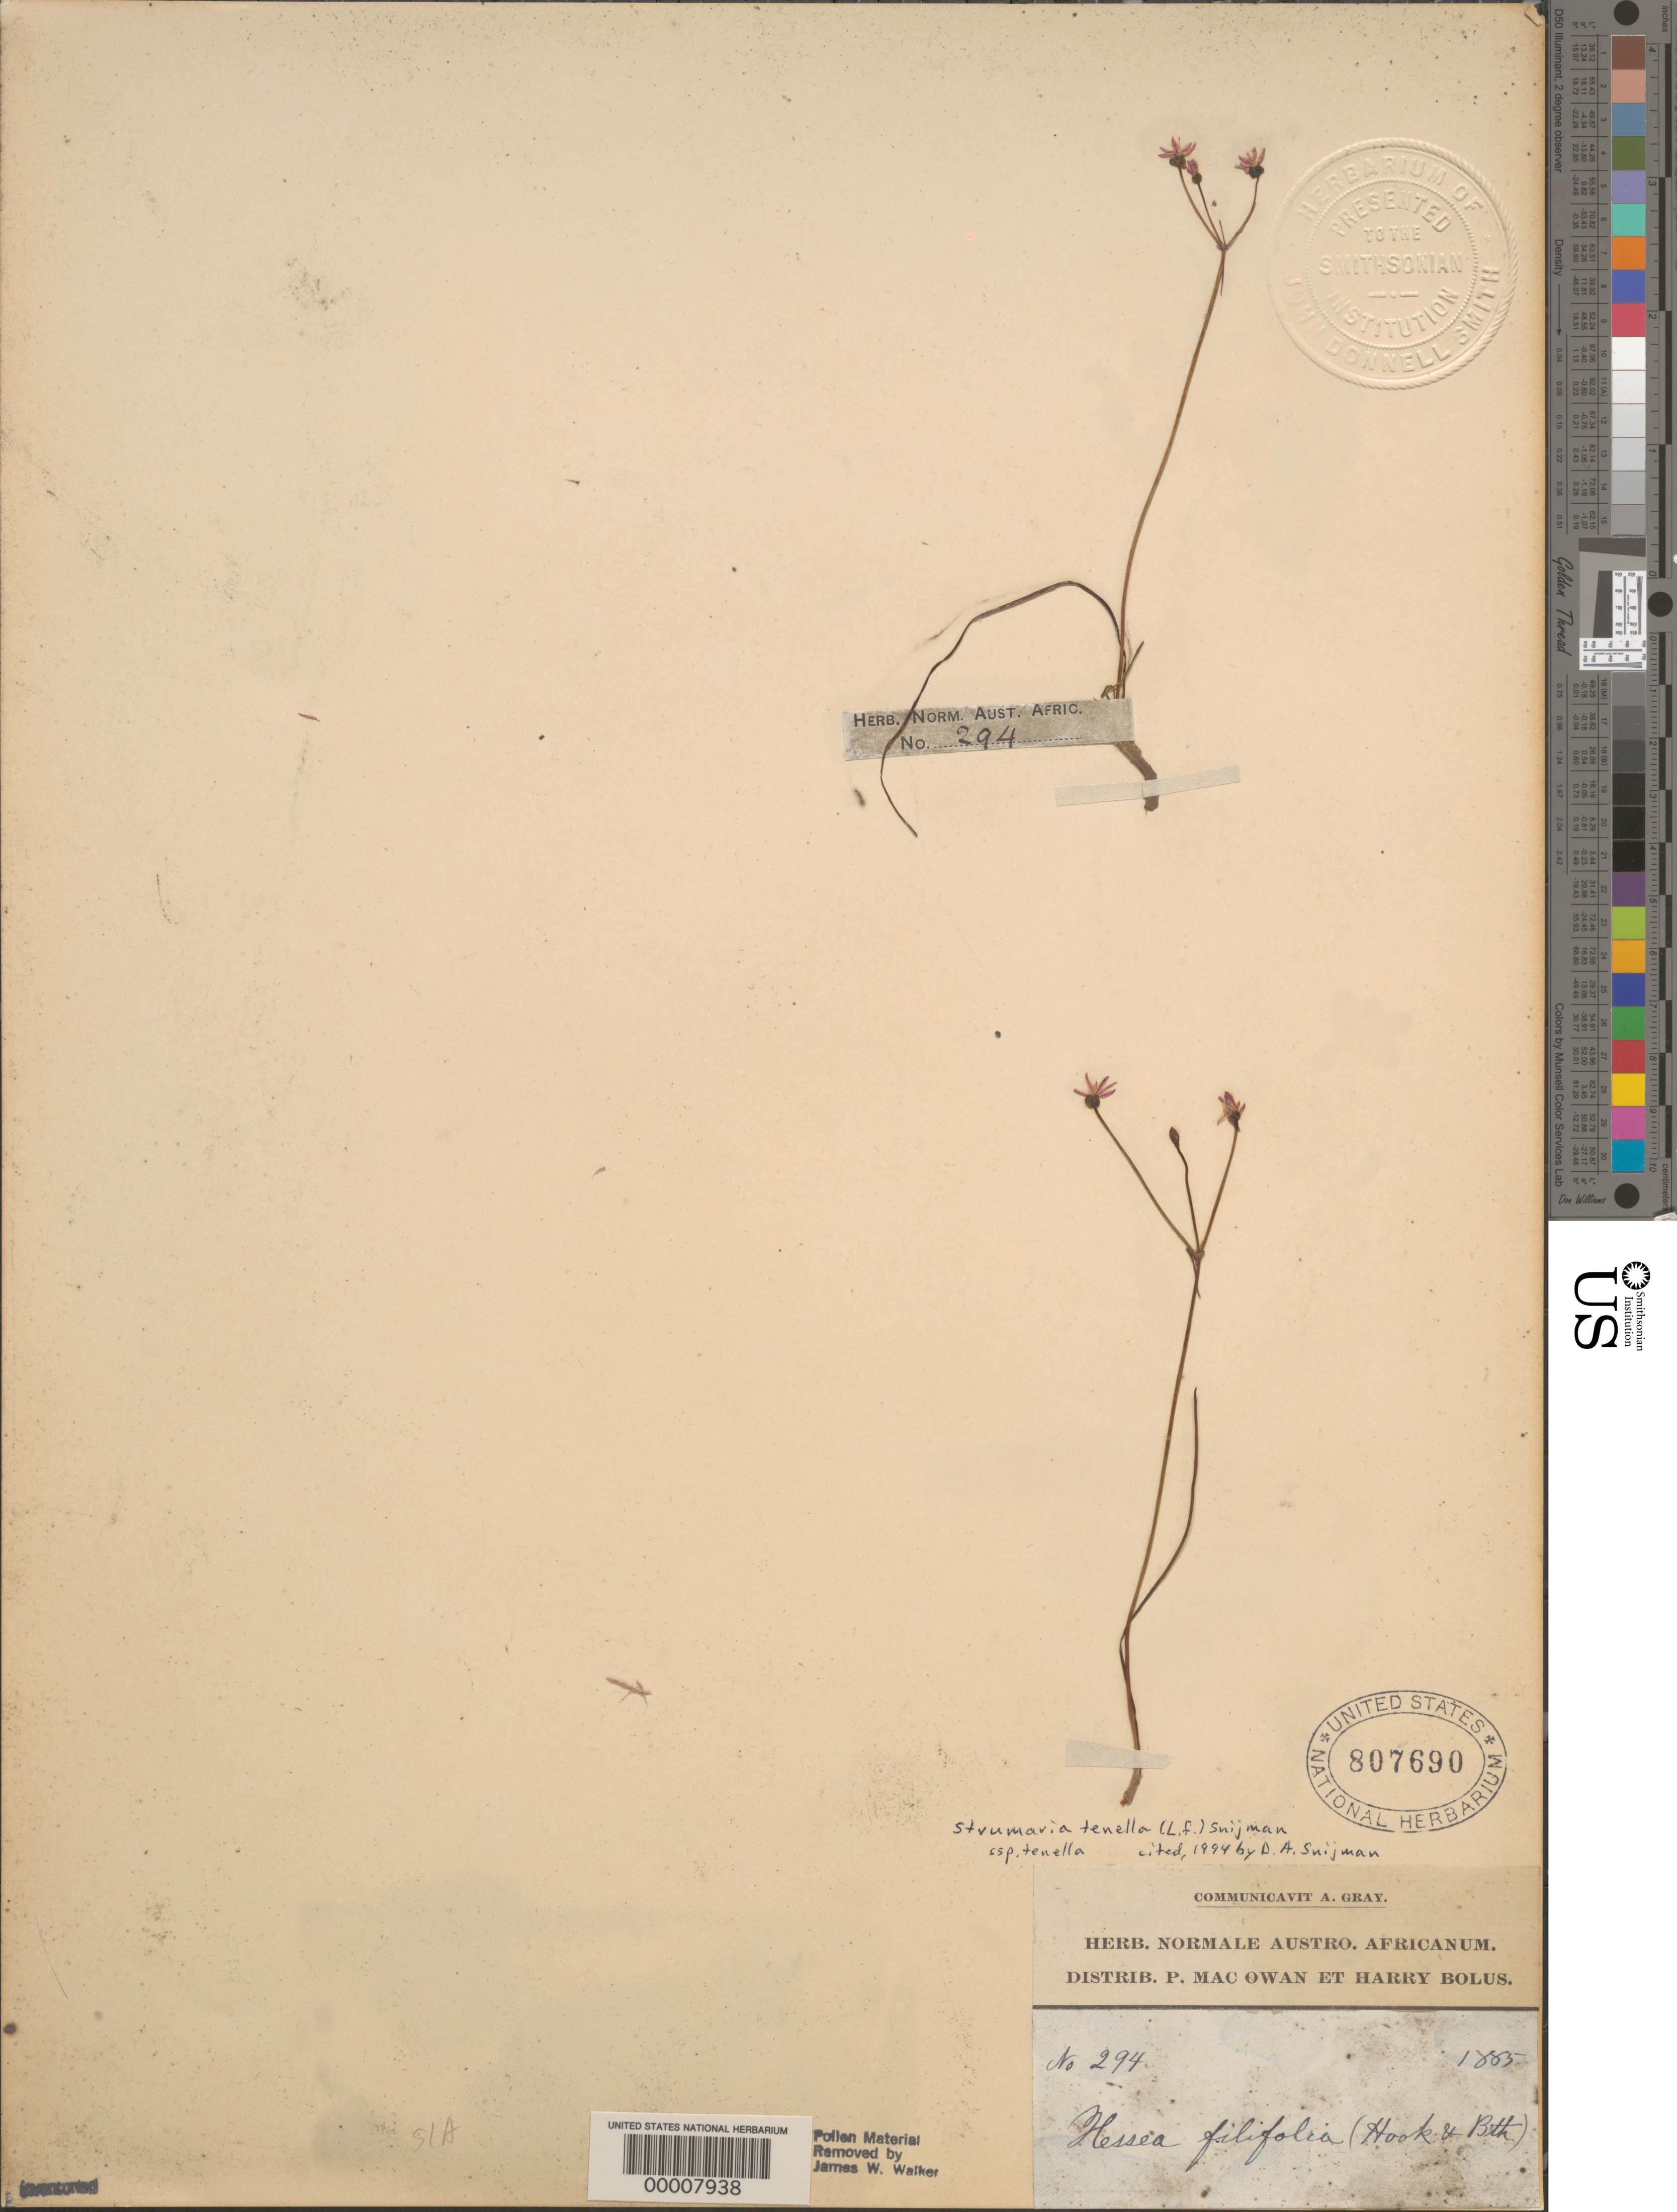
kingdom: Plantae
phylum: Tracheophyta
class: Liliopsida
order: Asparagales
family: Amaryllidaceae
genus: Hessea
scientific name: Hessea filifolia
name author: Benth. & Hook. f.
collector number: Herb Aust Afric 294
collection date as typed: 1885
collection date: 1885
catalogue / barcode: US 807690